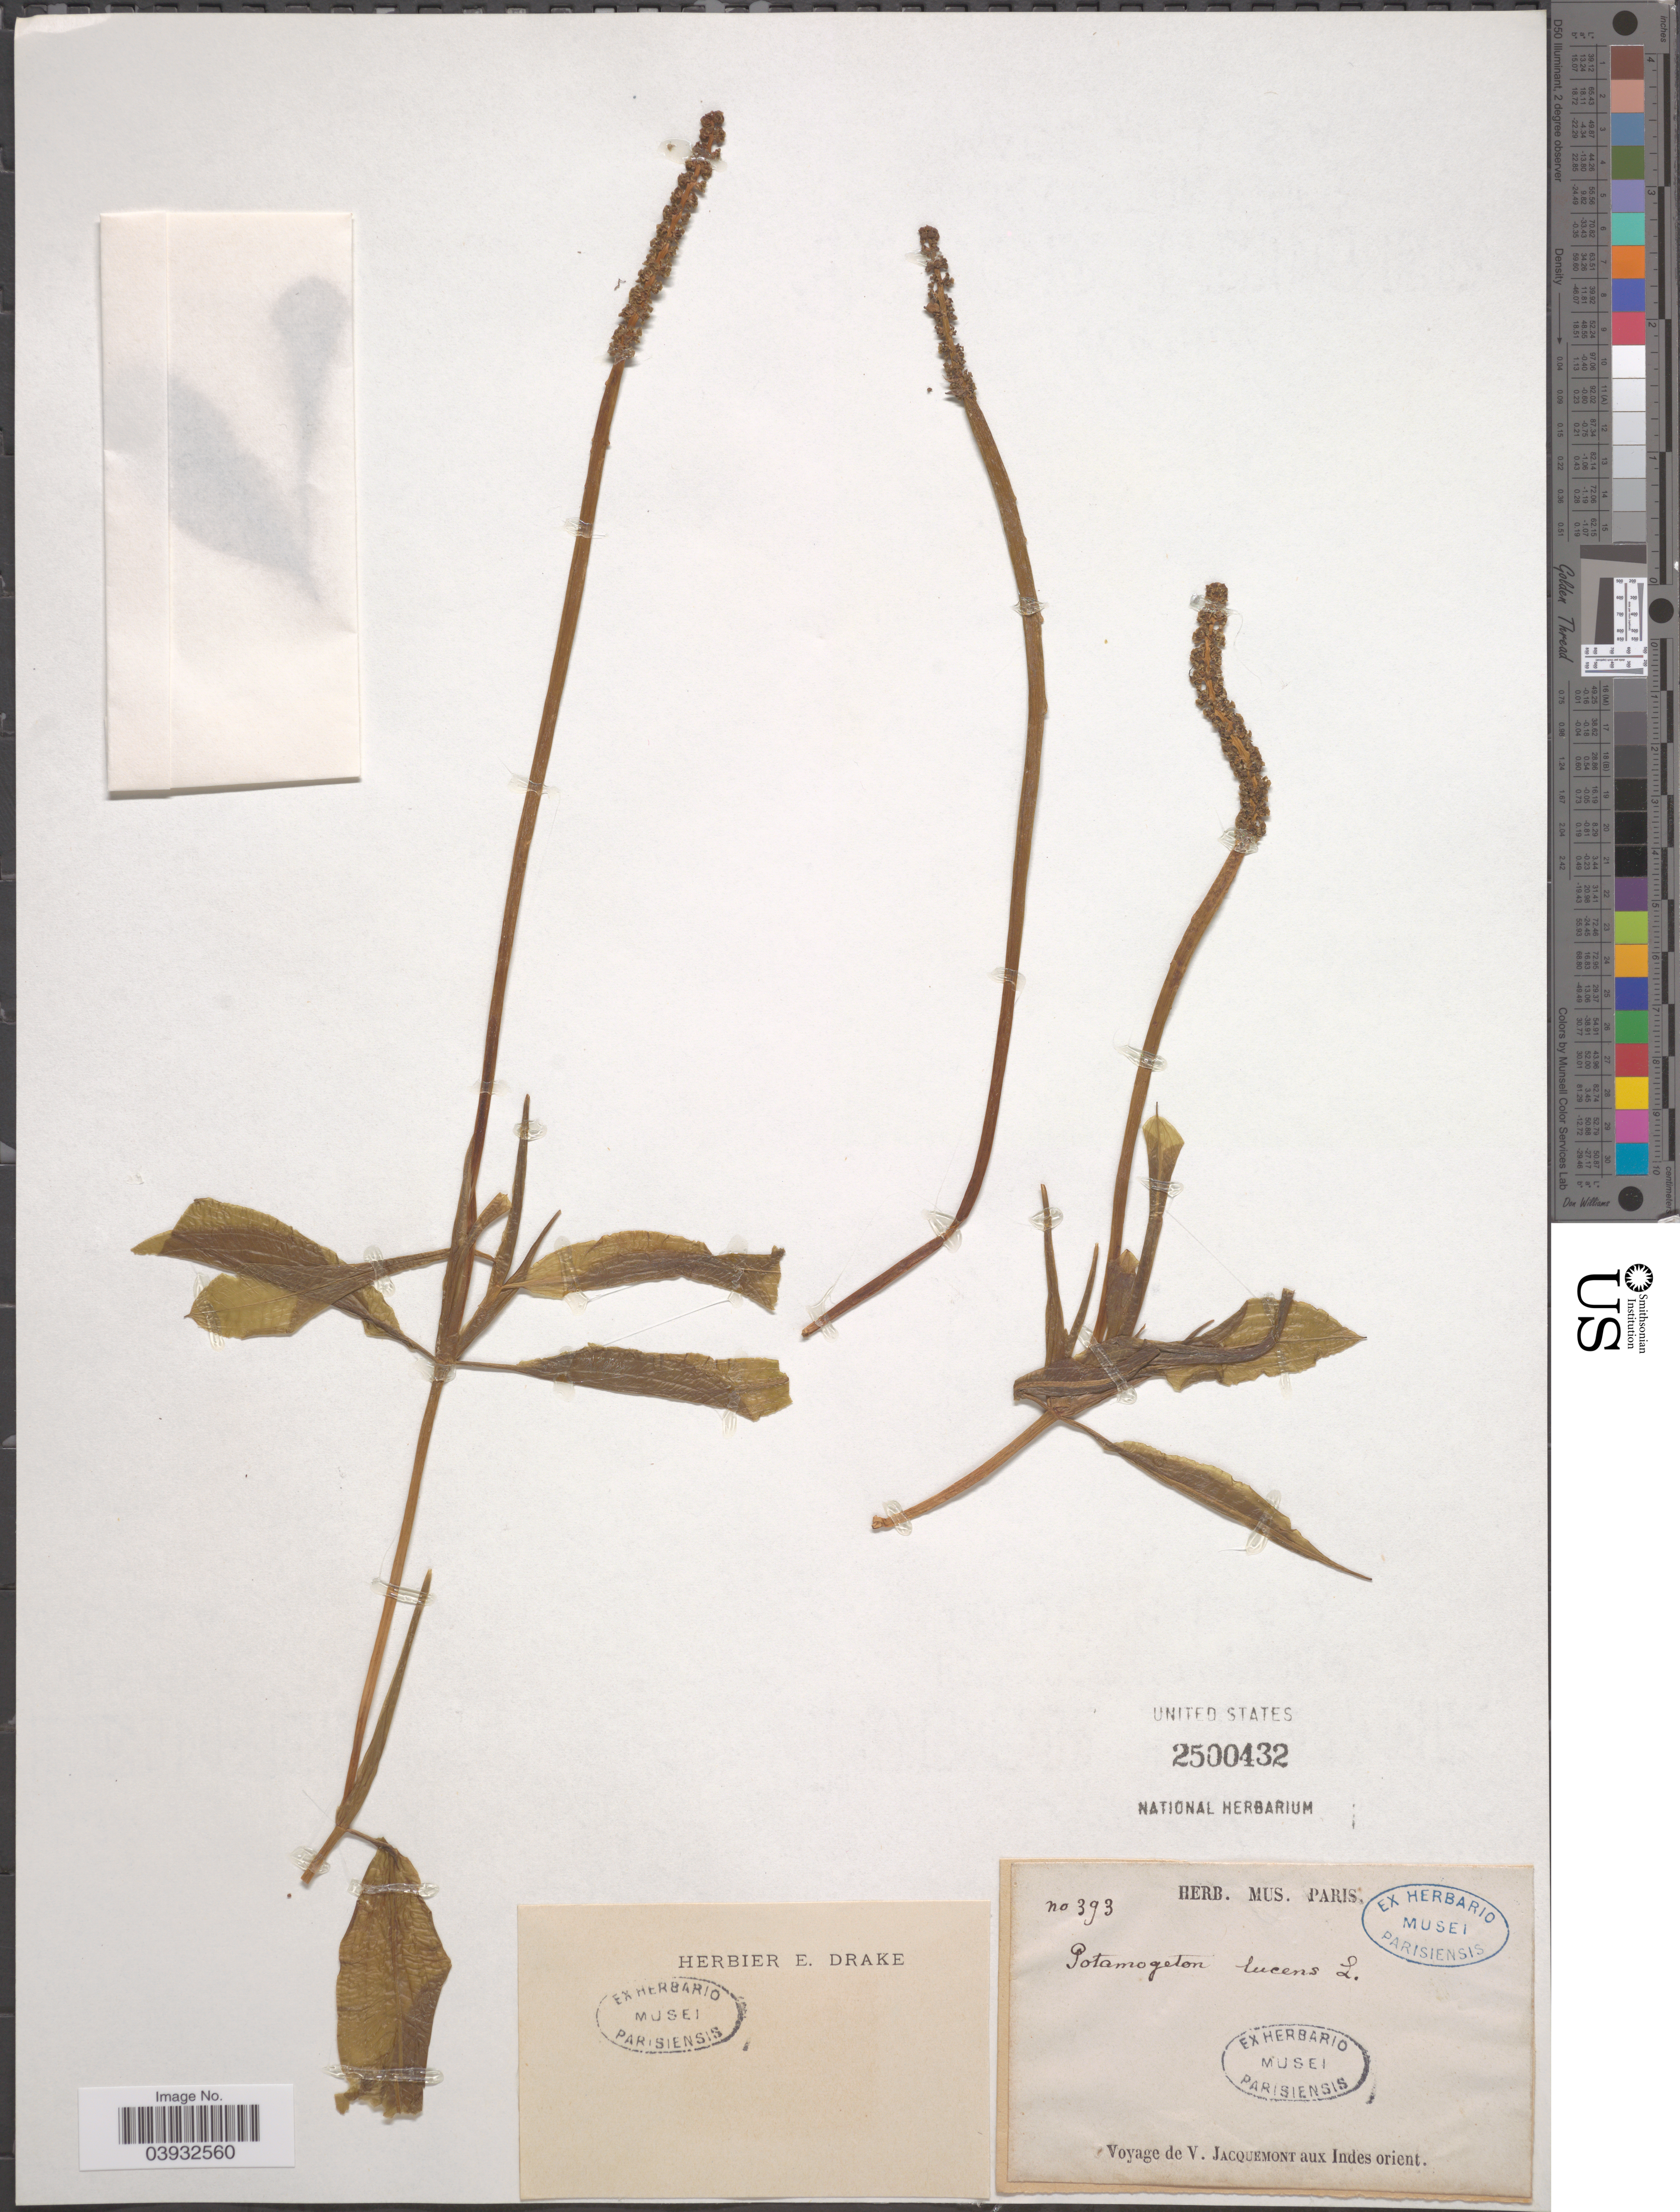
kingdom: Plantae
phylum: Tracheophyta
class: Liliopsida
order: Alismatales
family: Potamogetonaceae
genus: Potamogeton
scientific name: Potamogeton lucens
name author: L.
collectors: V. Jacquemont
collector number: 393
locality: Indes orient.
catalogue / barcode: US 2500432